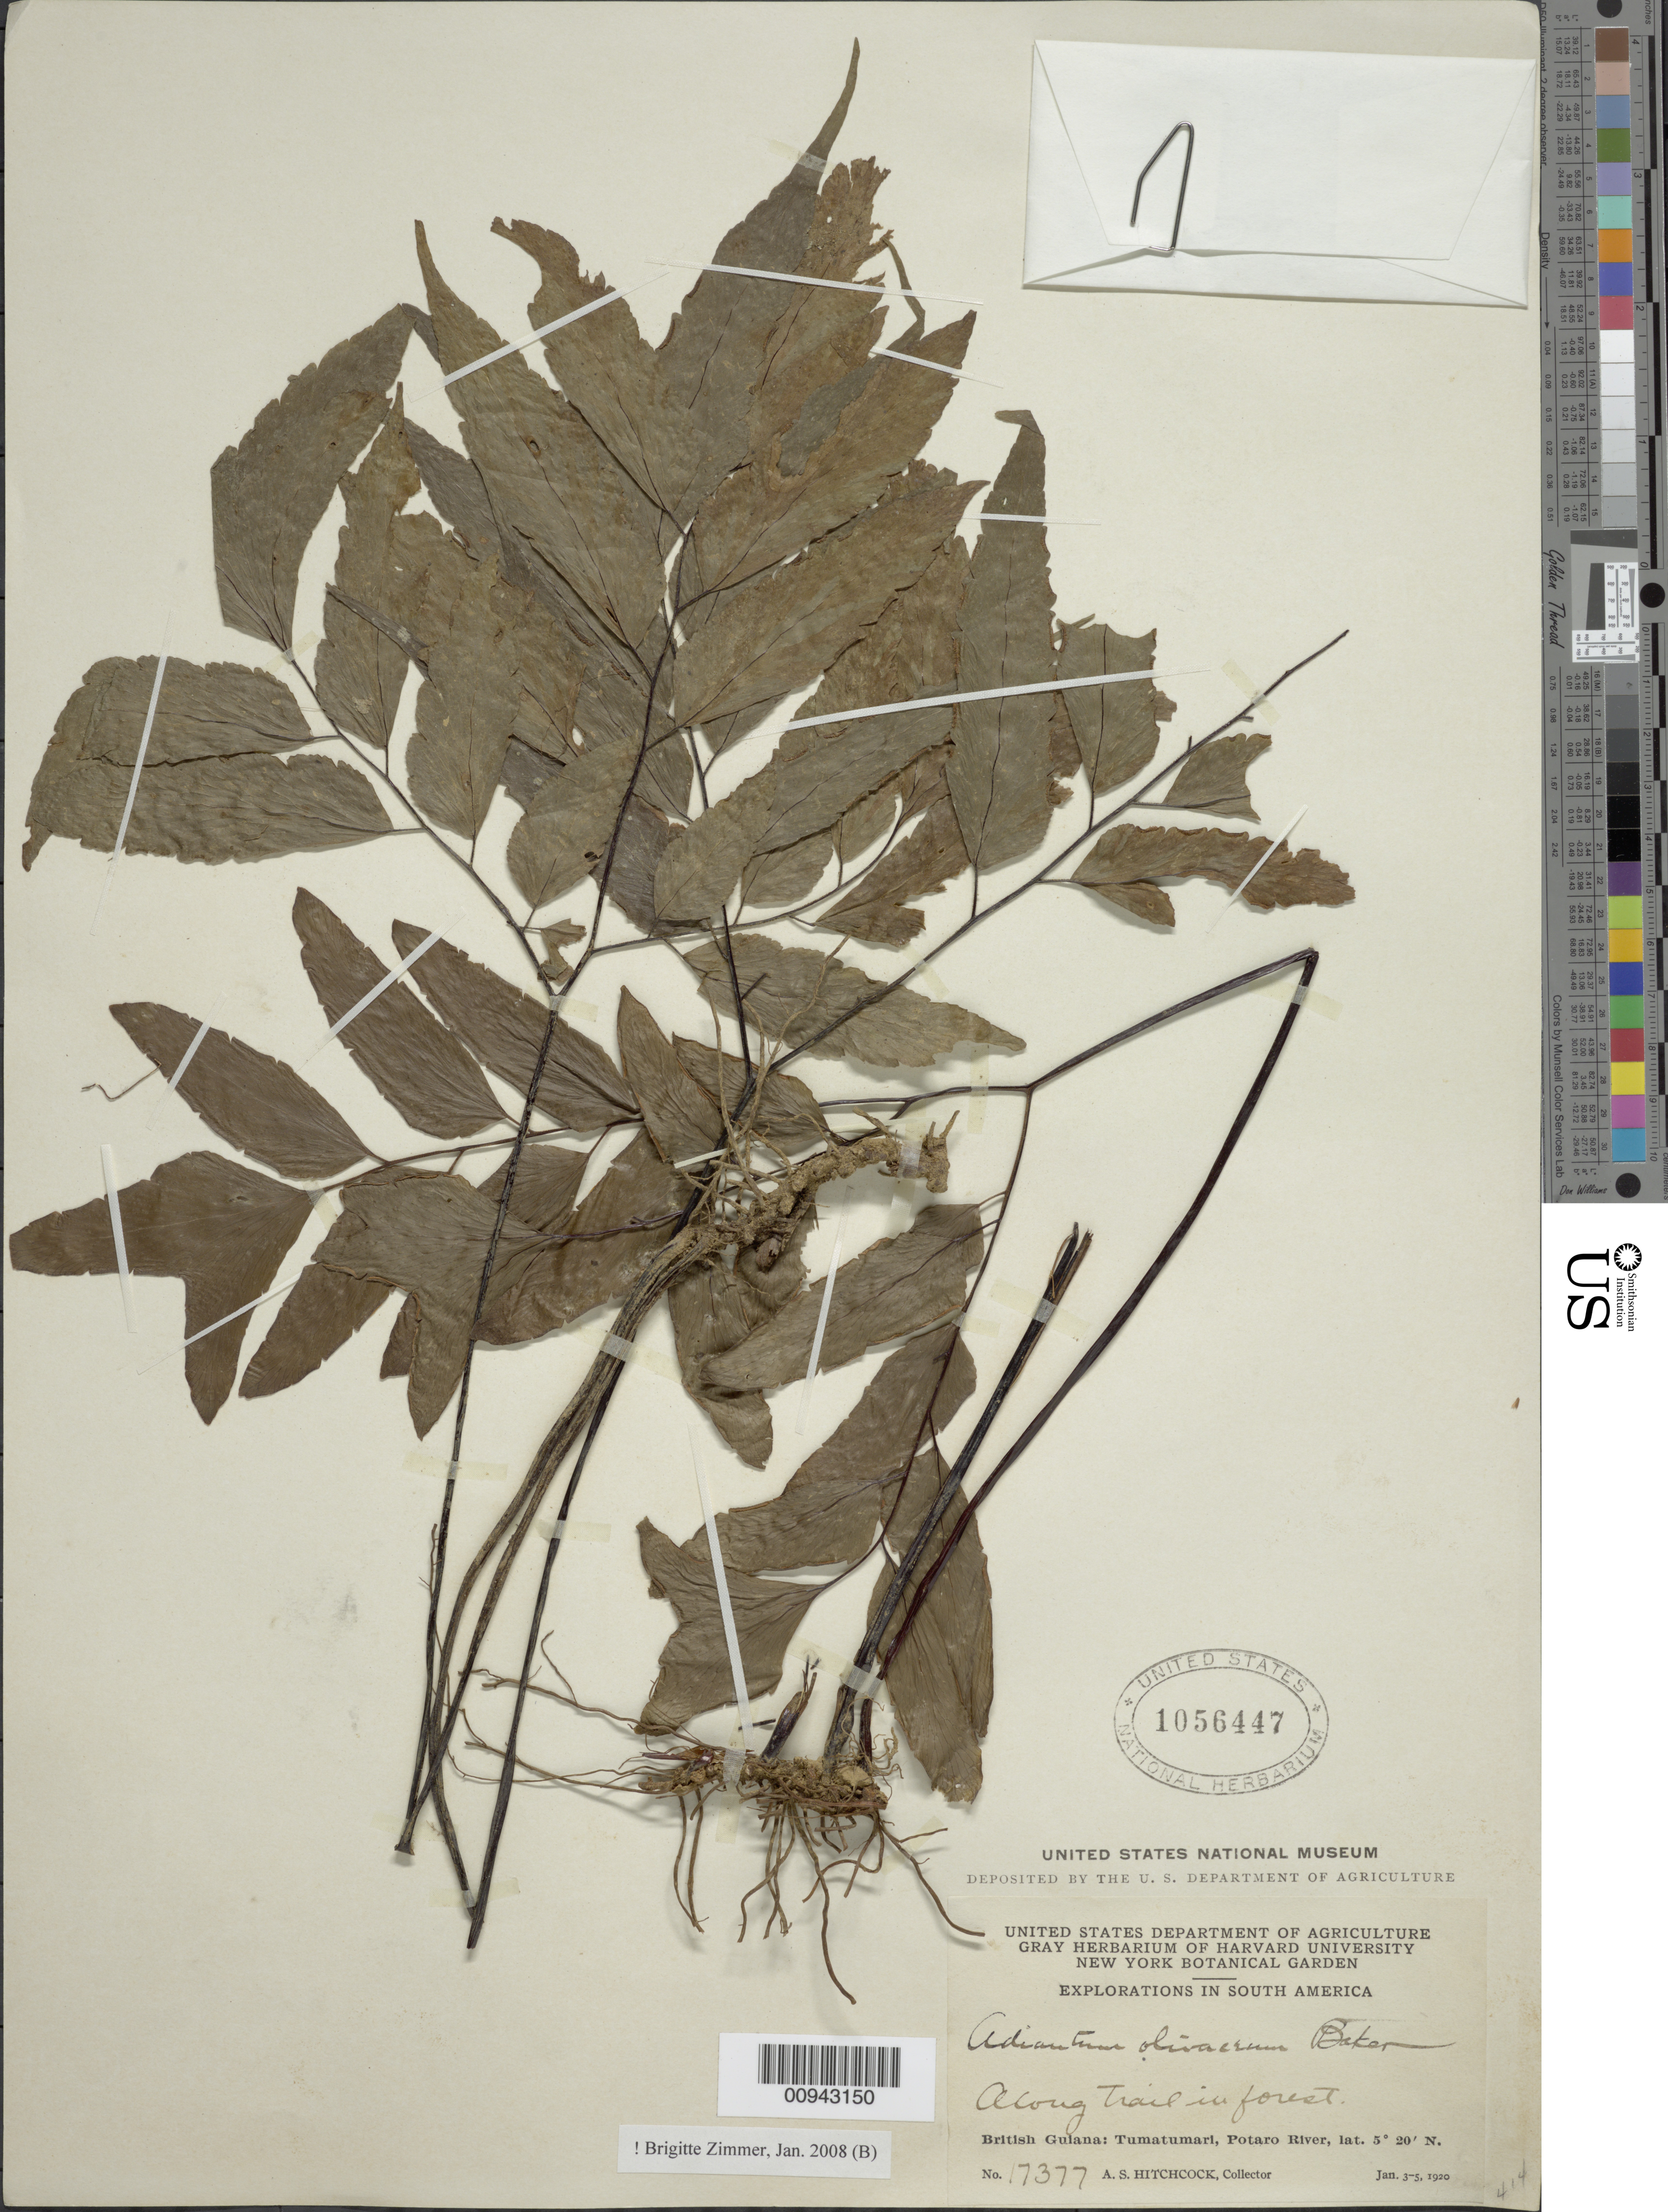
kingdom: Plantae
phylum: Tracheophyta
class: Polypodiopsida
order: Polypodiales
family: Pteridaceae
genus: Adiantum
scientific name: Adiantum olivaceum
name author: Baker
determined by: Zimmer, B.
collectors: A. S. Hitchcock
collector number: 17377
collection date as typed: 3-Jan-20 to 5-Jan-20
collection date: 1920-01-03/1920-01-05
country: Guyana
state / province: Potaro-Siparuni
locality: Tumatumari Village, Potaro R.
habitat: Along trail in forest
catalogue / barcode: US 1056447